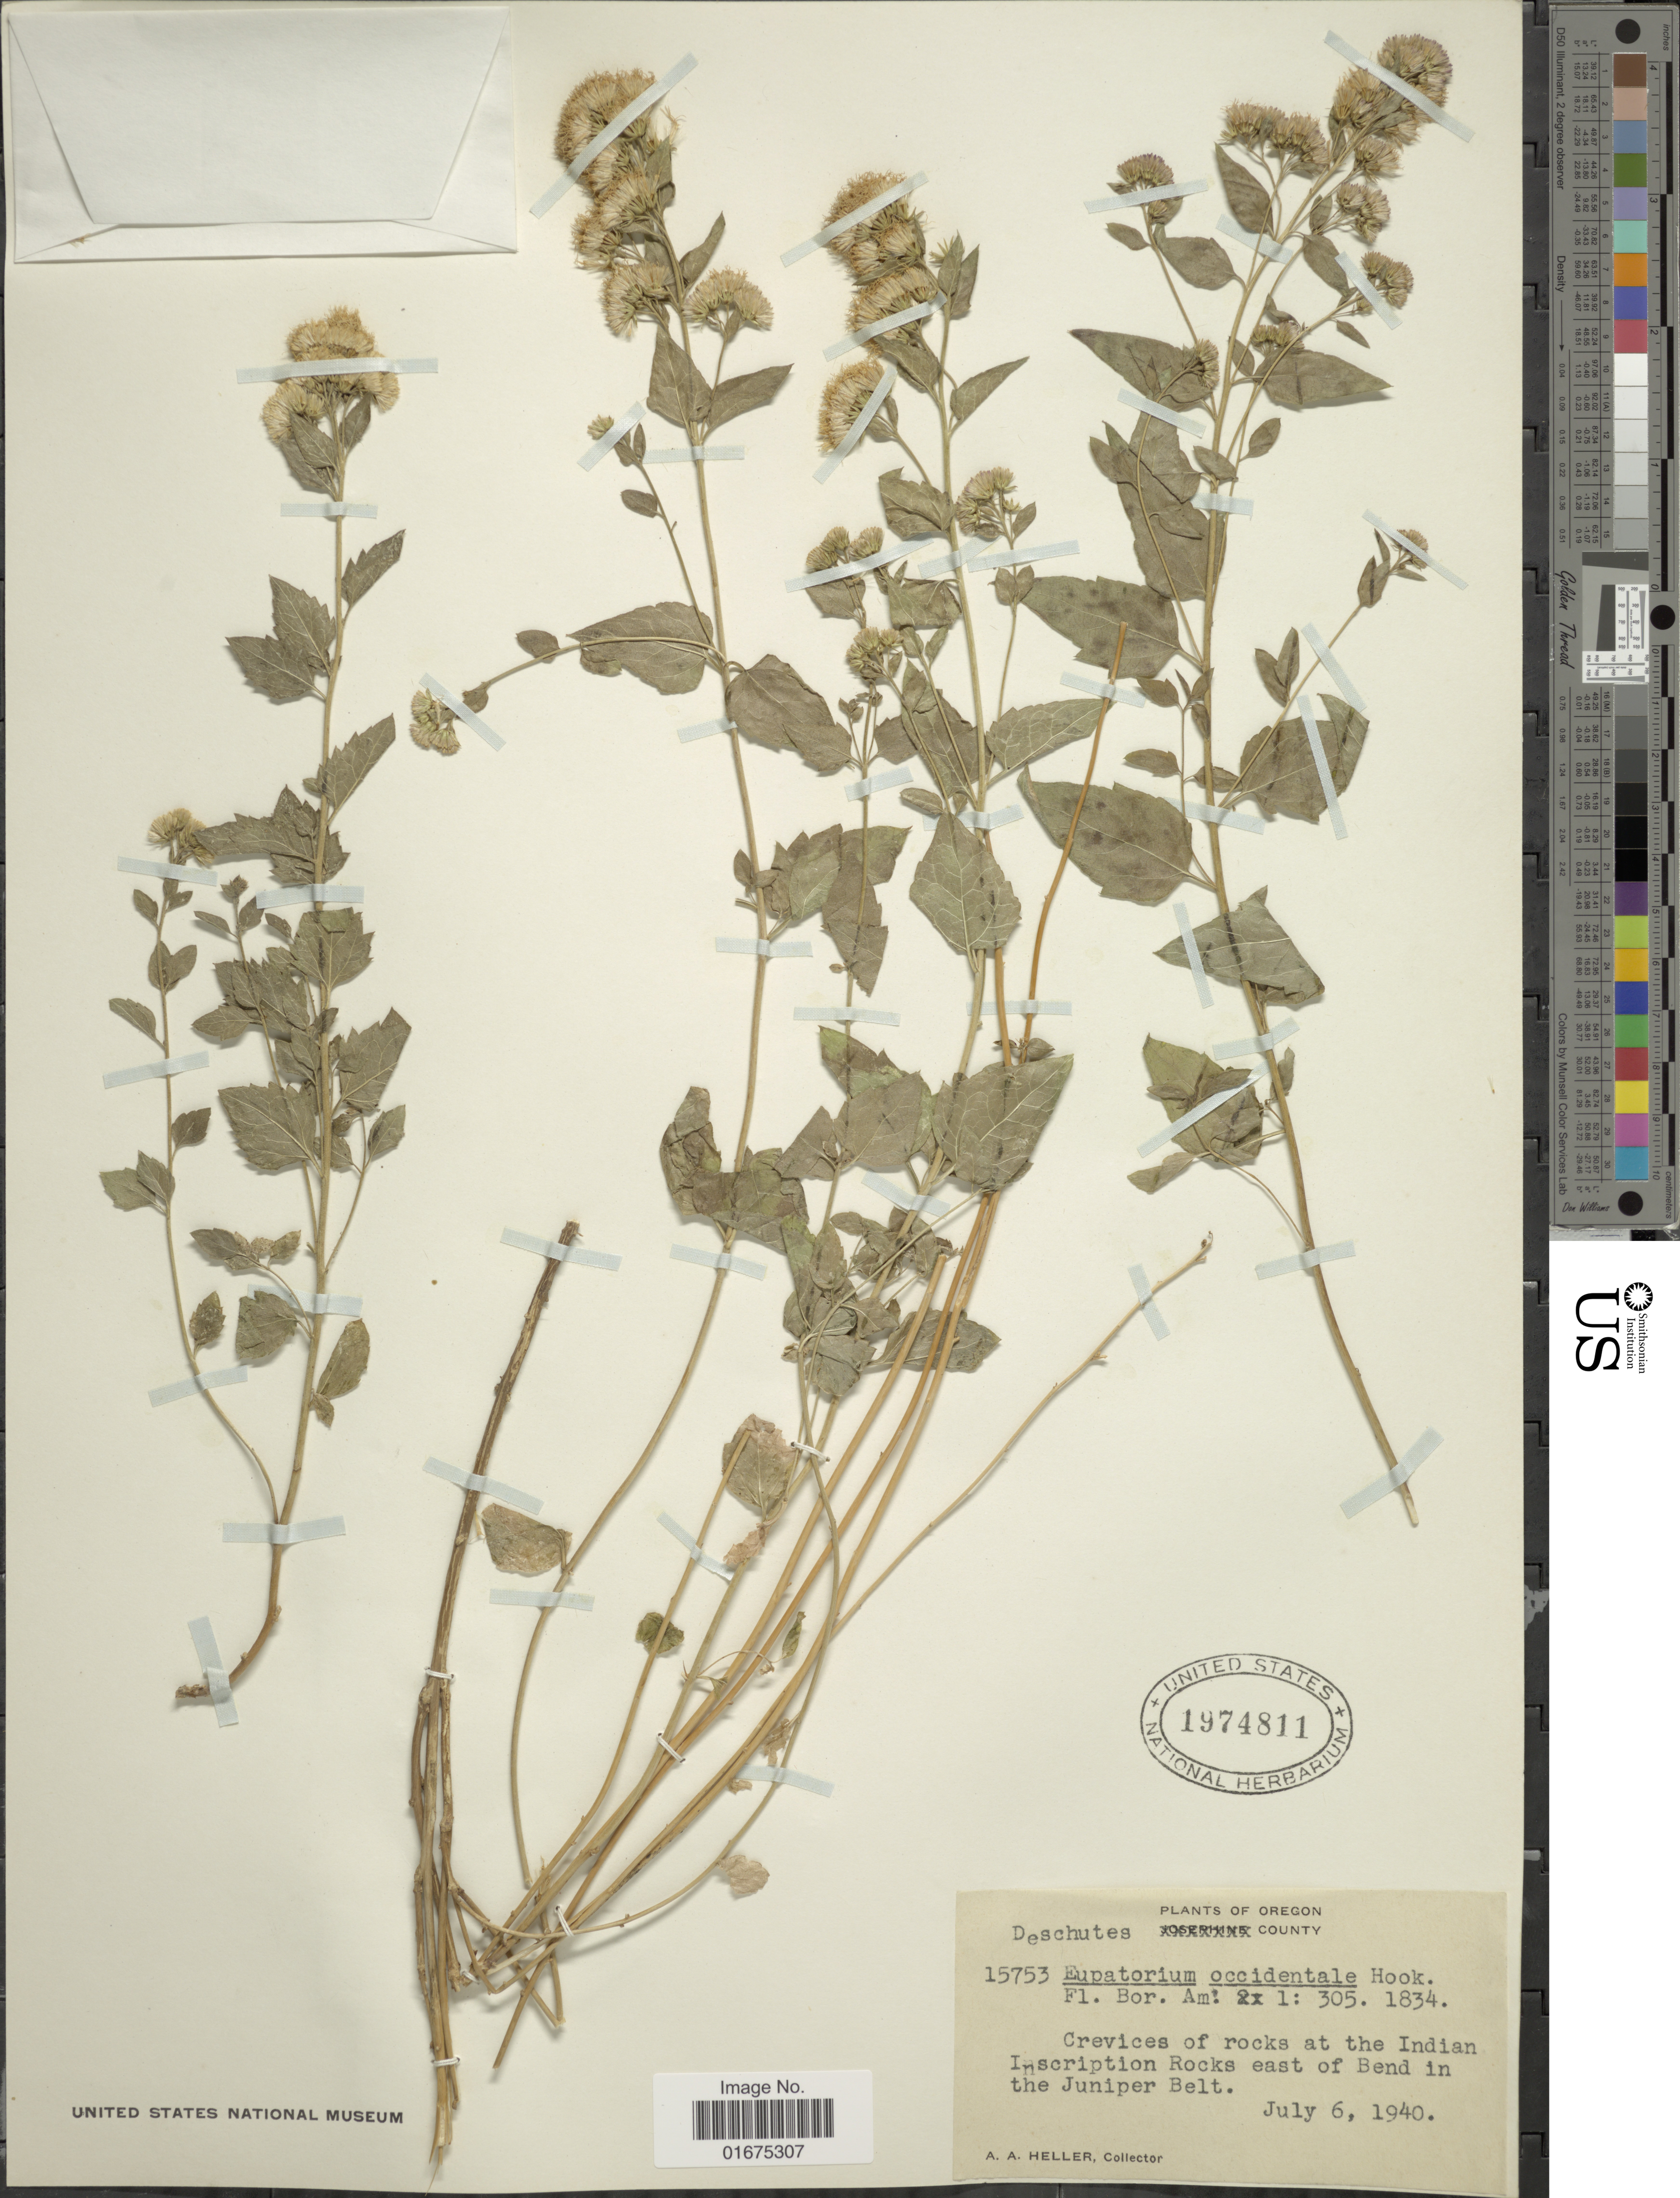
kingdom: Plantae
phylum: Tracheophyta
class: Magnoliopsida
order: Asterales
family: Asteraceae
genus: Ageratina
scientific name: Ageratina occidentalis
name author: (Hook.) R.M. King & H. Rob.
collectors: A. A. Heller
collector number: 15753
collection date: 1940-07-06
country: United States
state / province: Oregon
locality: Deschutes County, Crevices of rocks at the Indian Inscription Rocks east of Bend in the Juniper Belt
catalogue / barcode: US 1974811